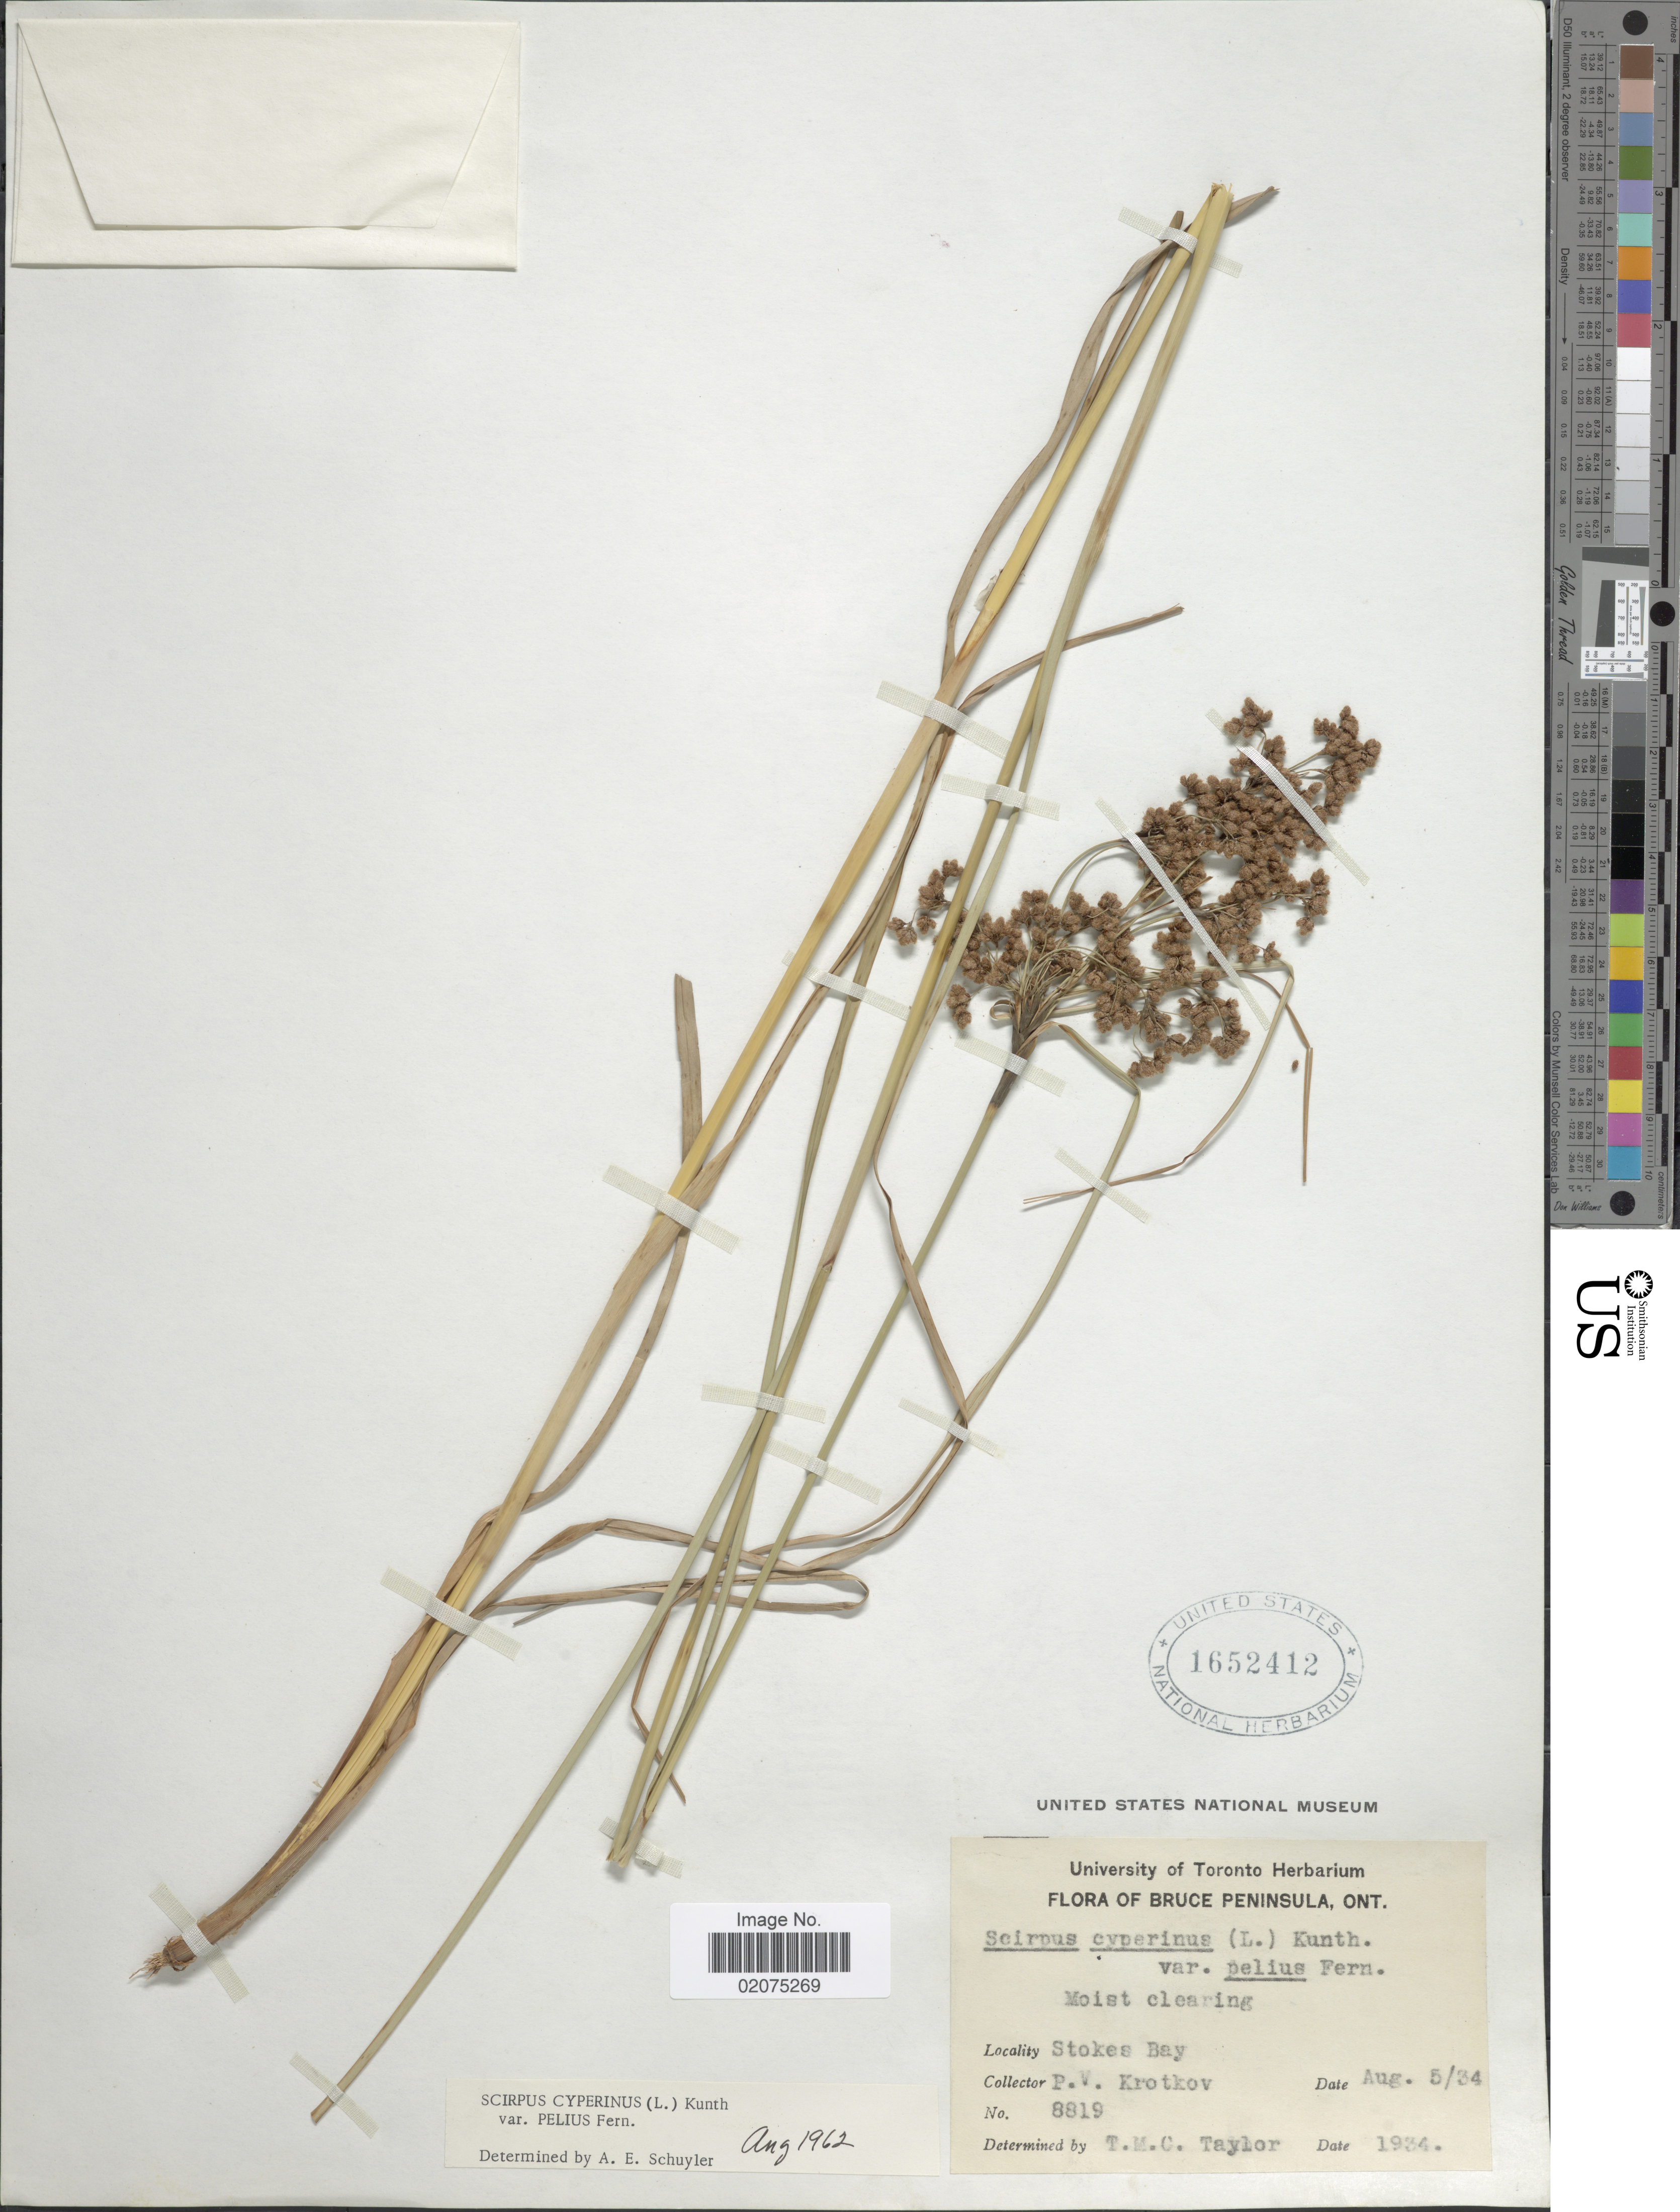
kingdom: Plantae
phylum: Tracheophyta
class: Liliopsida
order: Poales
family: Cyperaceae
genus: Scirpus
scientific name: Scirpus cyperinus var. pelius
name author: Fernald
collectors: P. V. Krotkov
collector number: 8819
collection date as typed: Transcribed d/m/y: 5/8/34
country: Canada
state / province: Ontario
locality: Bruce Peninsula, Ont., Stokes Bay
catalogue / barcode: US 1652412